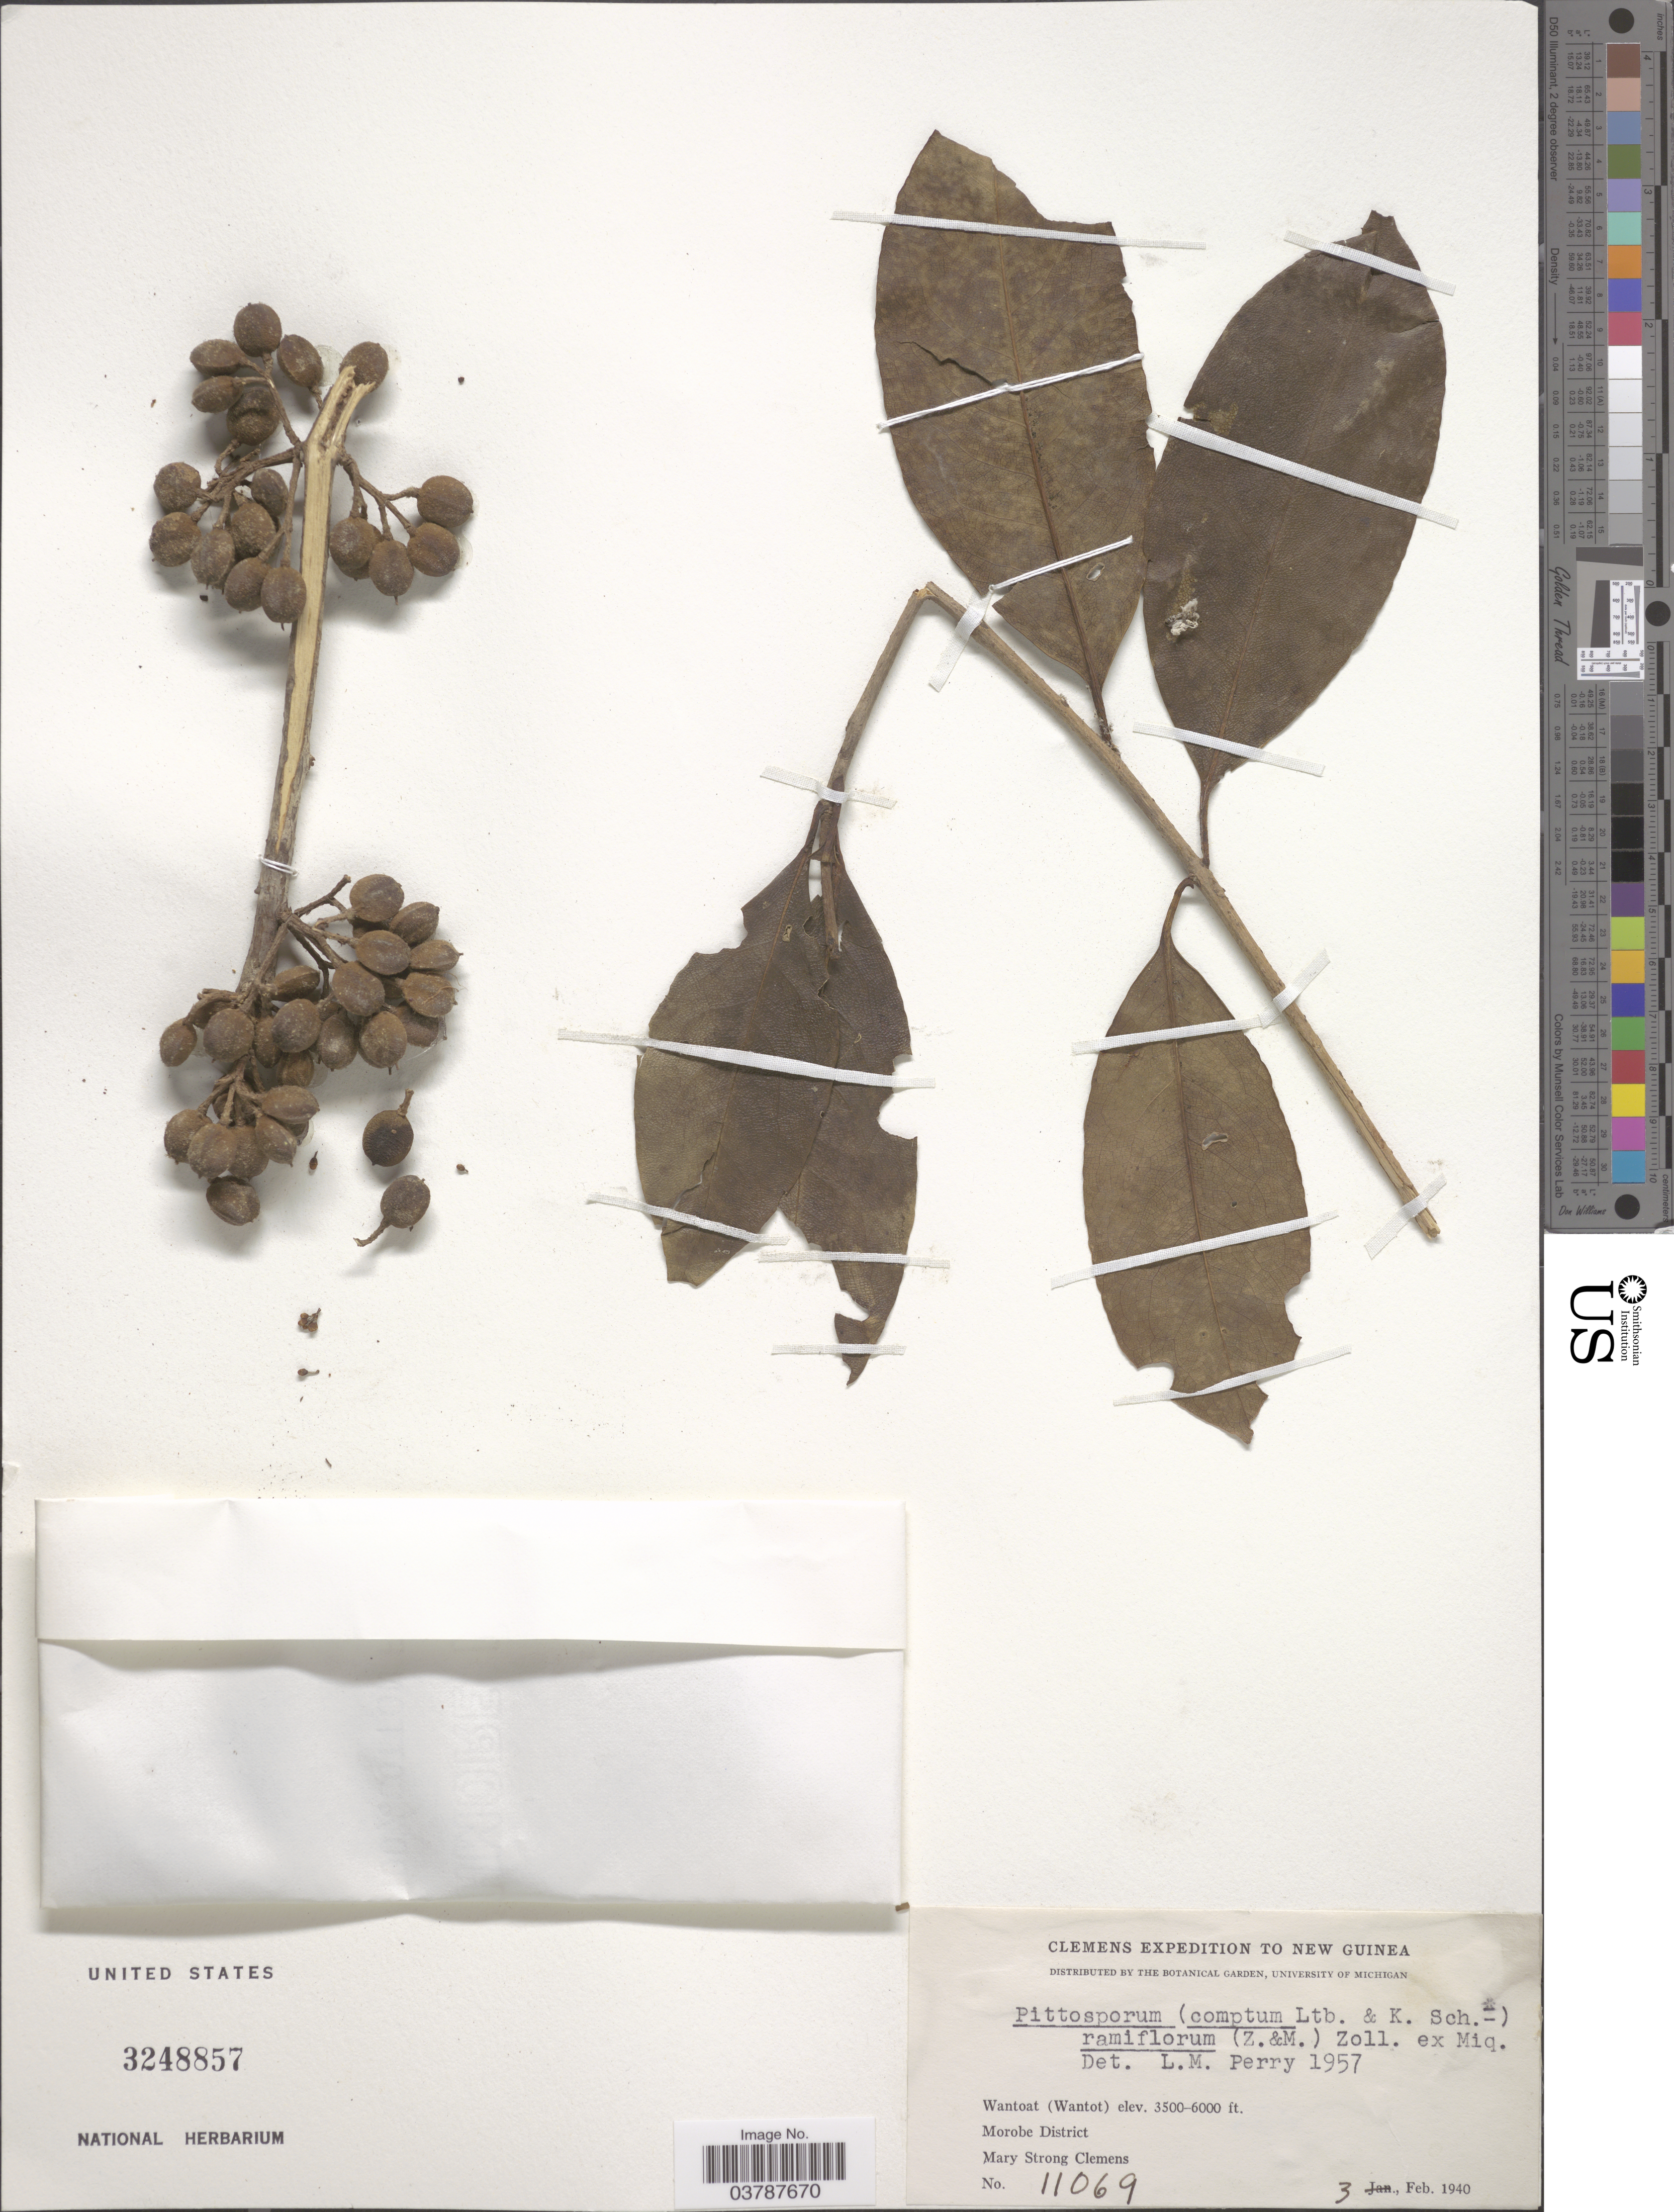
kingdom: Plantae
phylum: Tracheophyta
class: Magnoliopsida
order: Apiales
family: Pittosporaceae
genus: Pittosporum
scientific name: Pittosporum ramiflorum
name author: (Zoll. & Mor.) Zoll.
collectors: M. S. Clemens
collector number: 11069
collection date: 1940-02-03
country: Papua New Guinea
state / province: Morobe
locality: New Guinea. Wantoat (Wantot). Morobe District.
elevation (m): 1067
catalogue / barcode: US 3248857